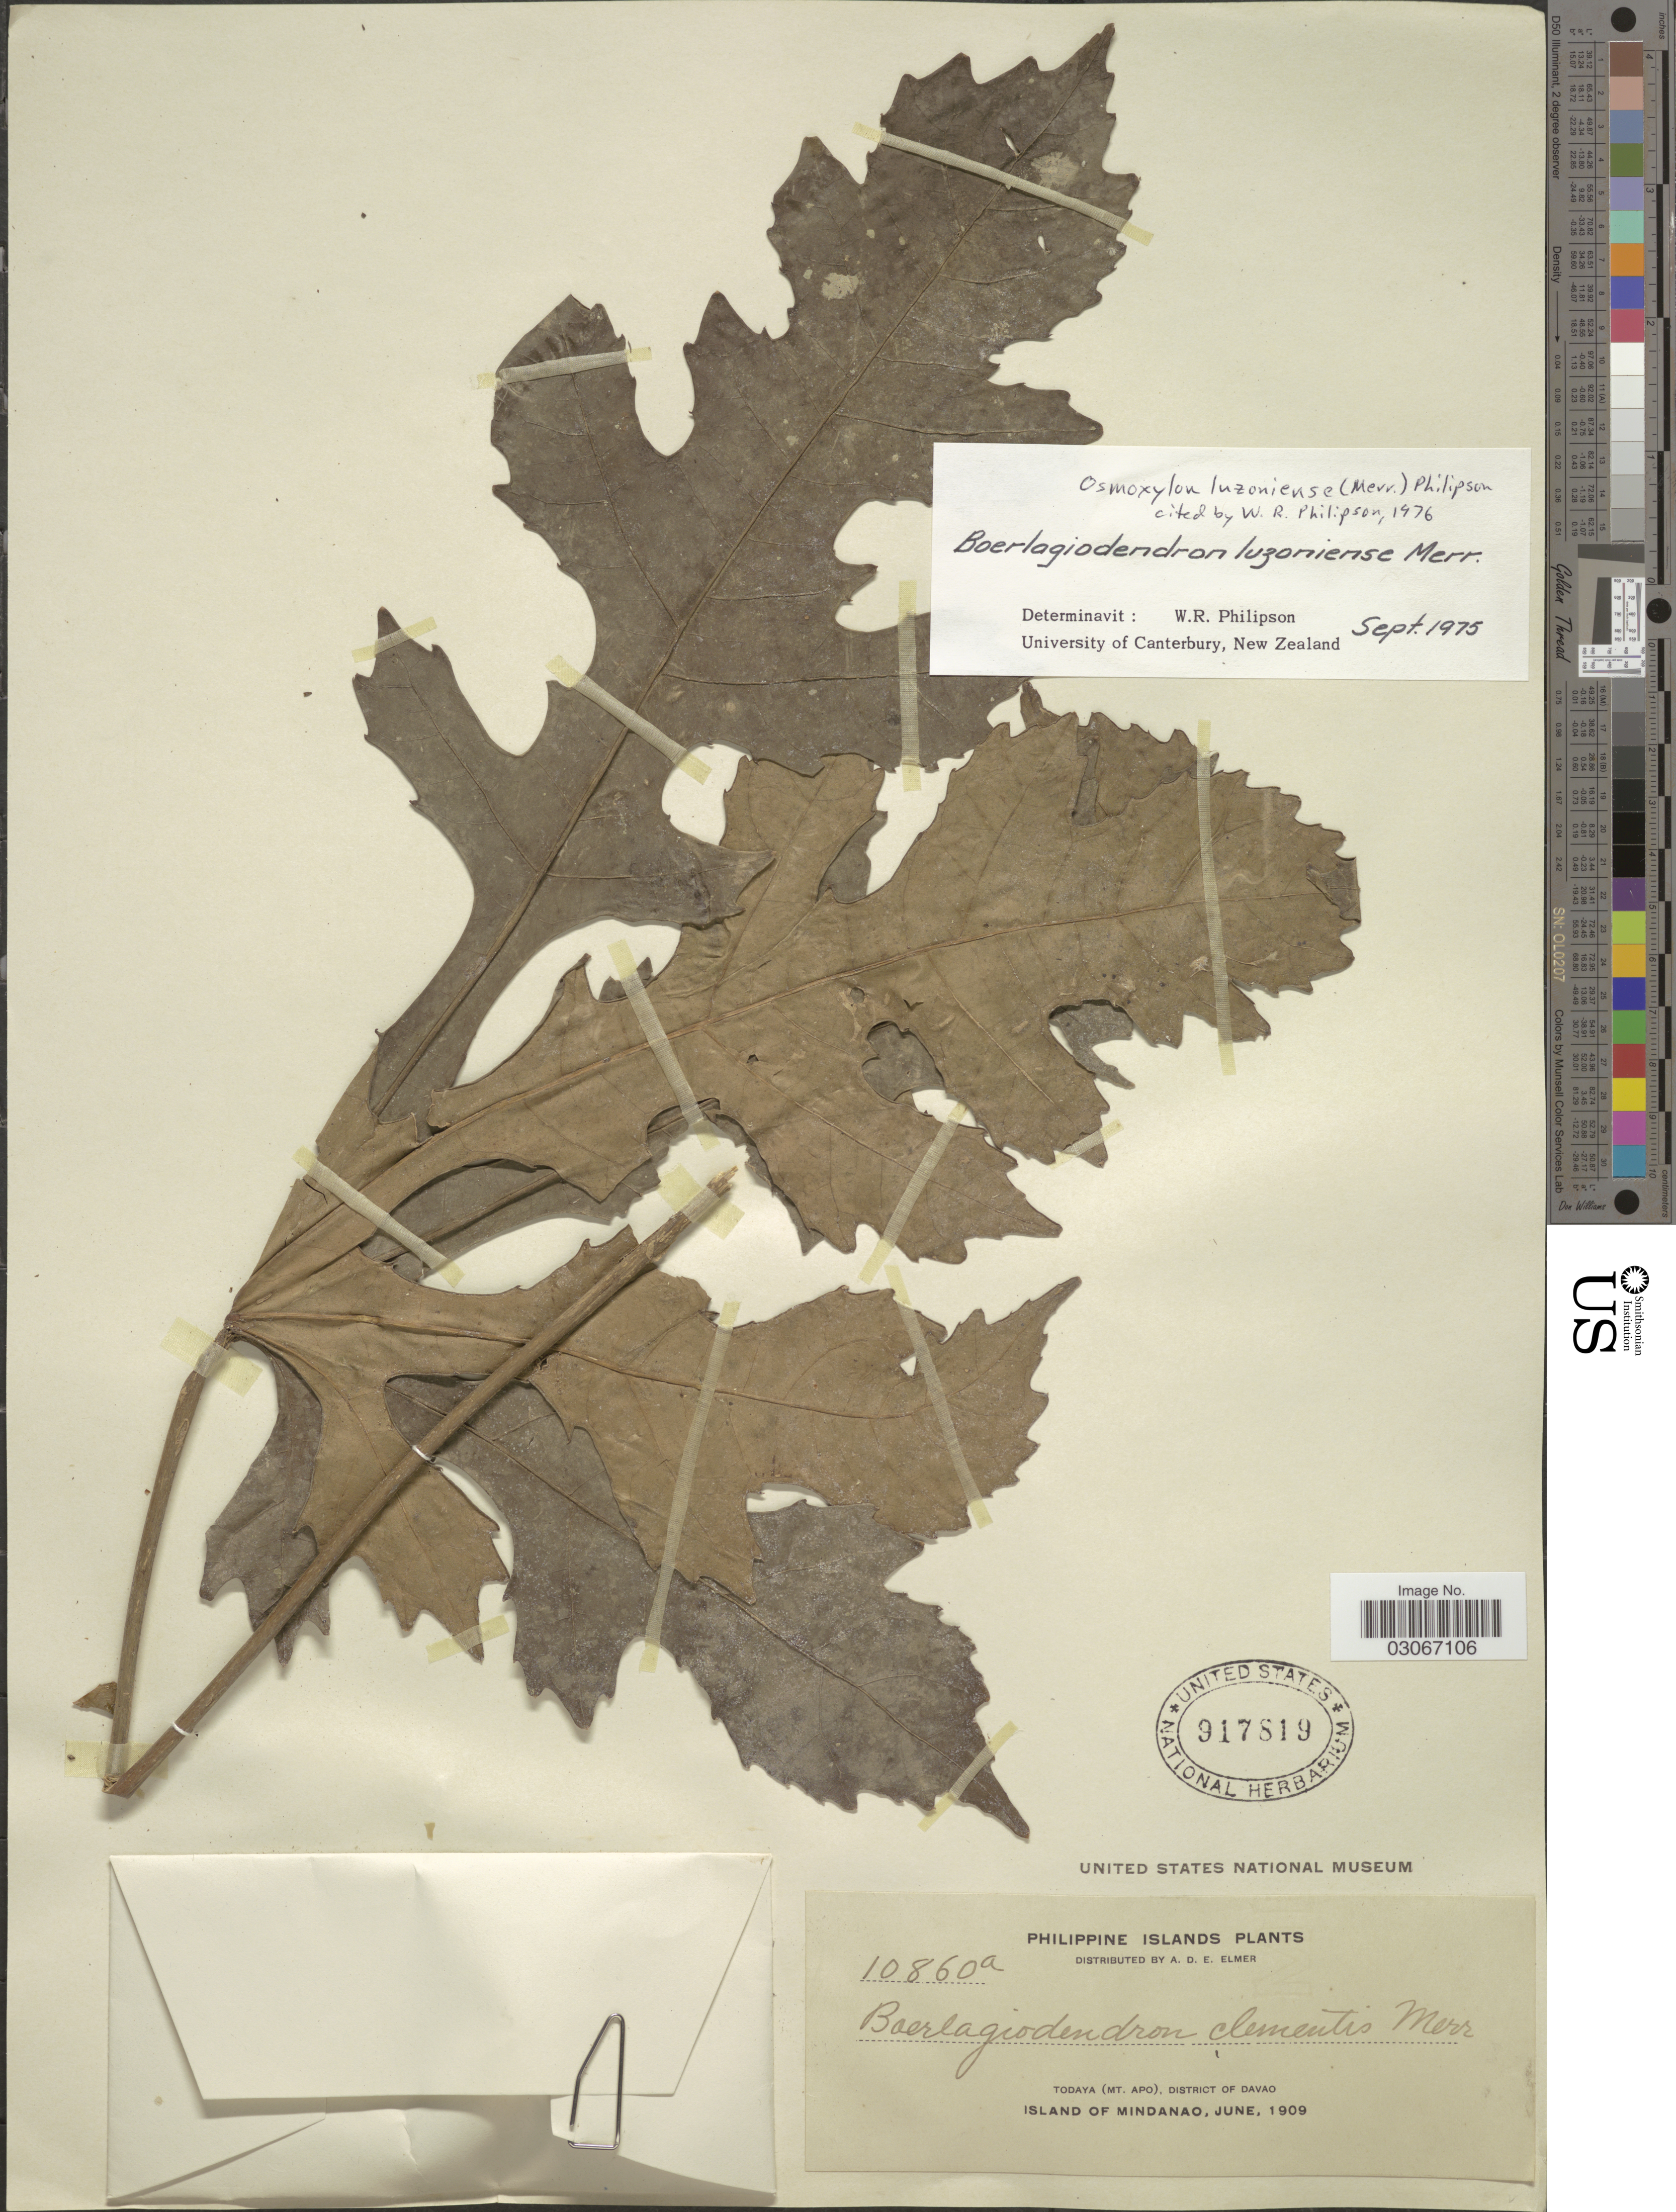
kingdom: Plantae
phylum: Tracheophyta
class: Magnoliopsida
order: Apiales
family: Araliaceae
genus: Osmoxylon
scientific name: Osmoxylon luzoniense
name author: (Merr.) Philipson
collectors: A. D. E. Elmer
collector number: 10860a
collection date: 1909-06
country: Philippines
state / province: Davao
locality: Philippine Islands. Todaya (Mt. Apo), District of Davao. Island of Mindanao.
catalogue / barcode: US 917819